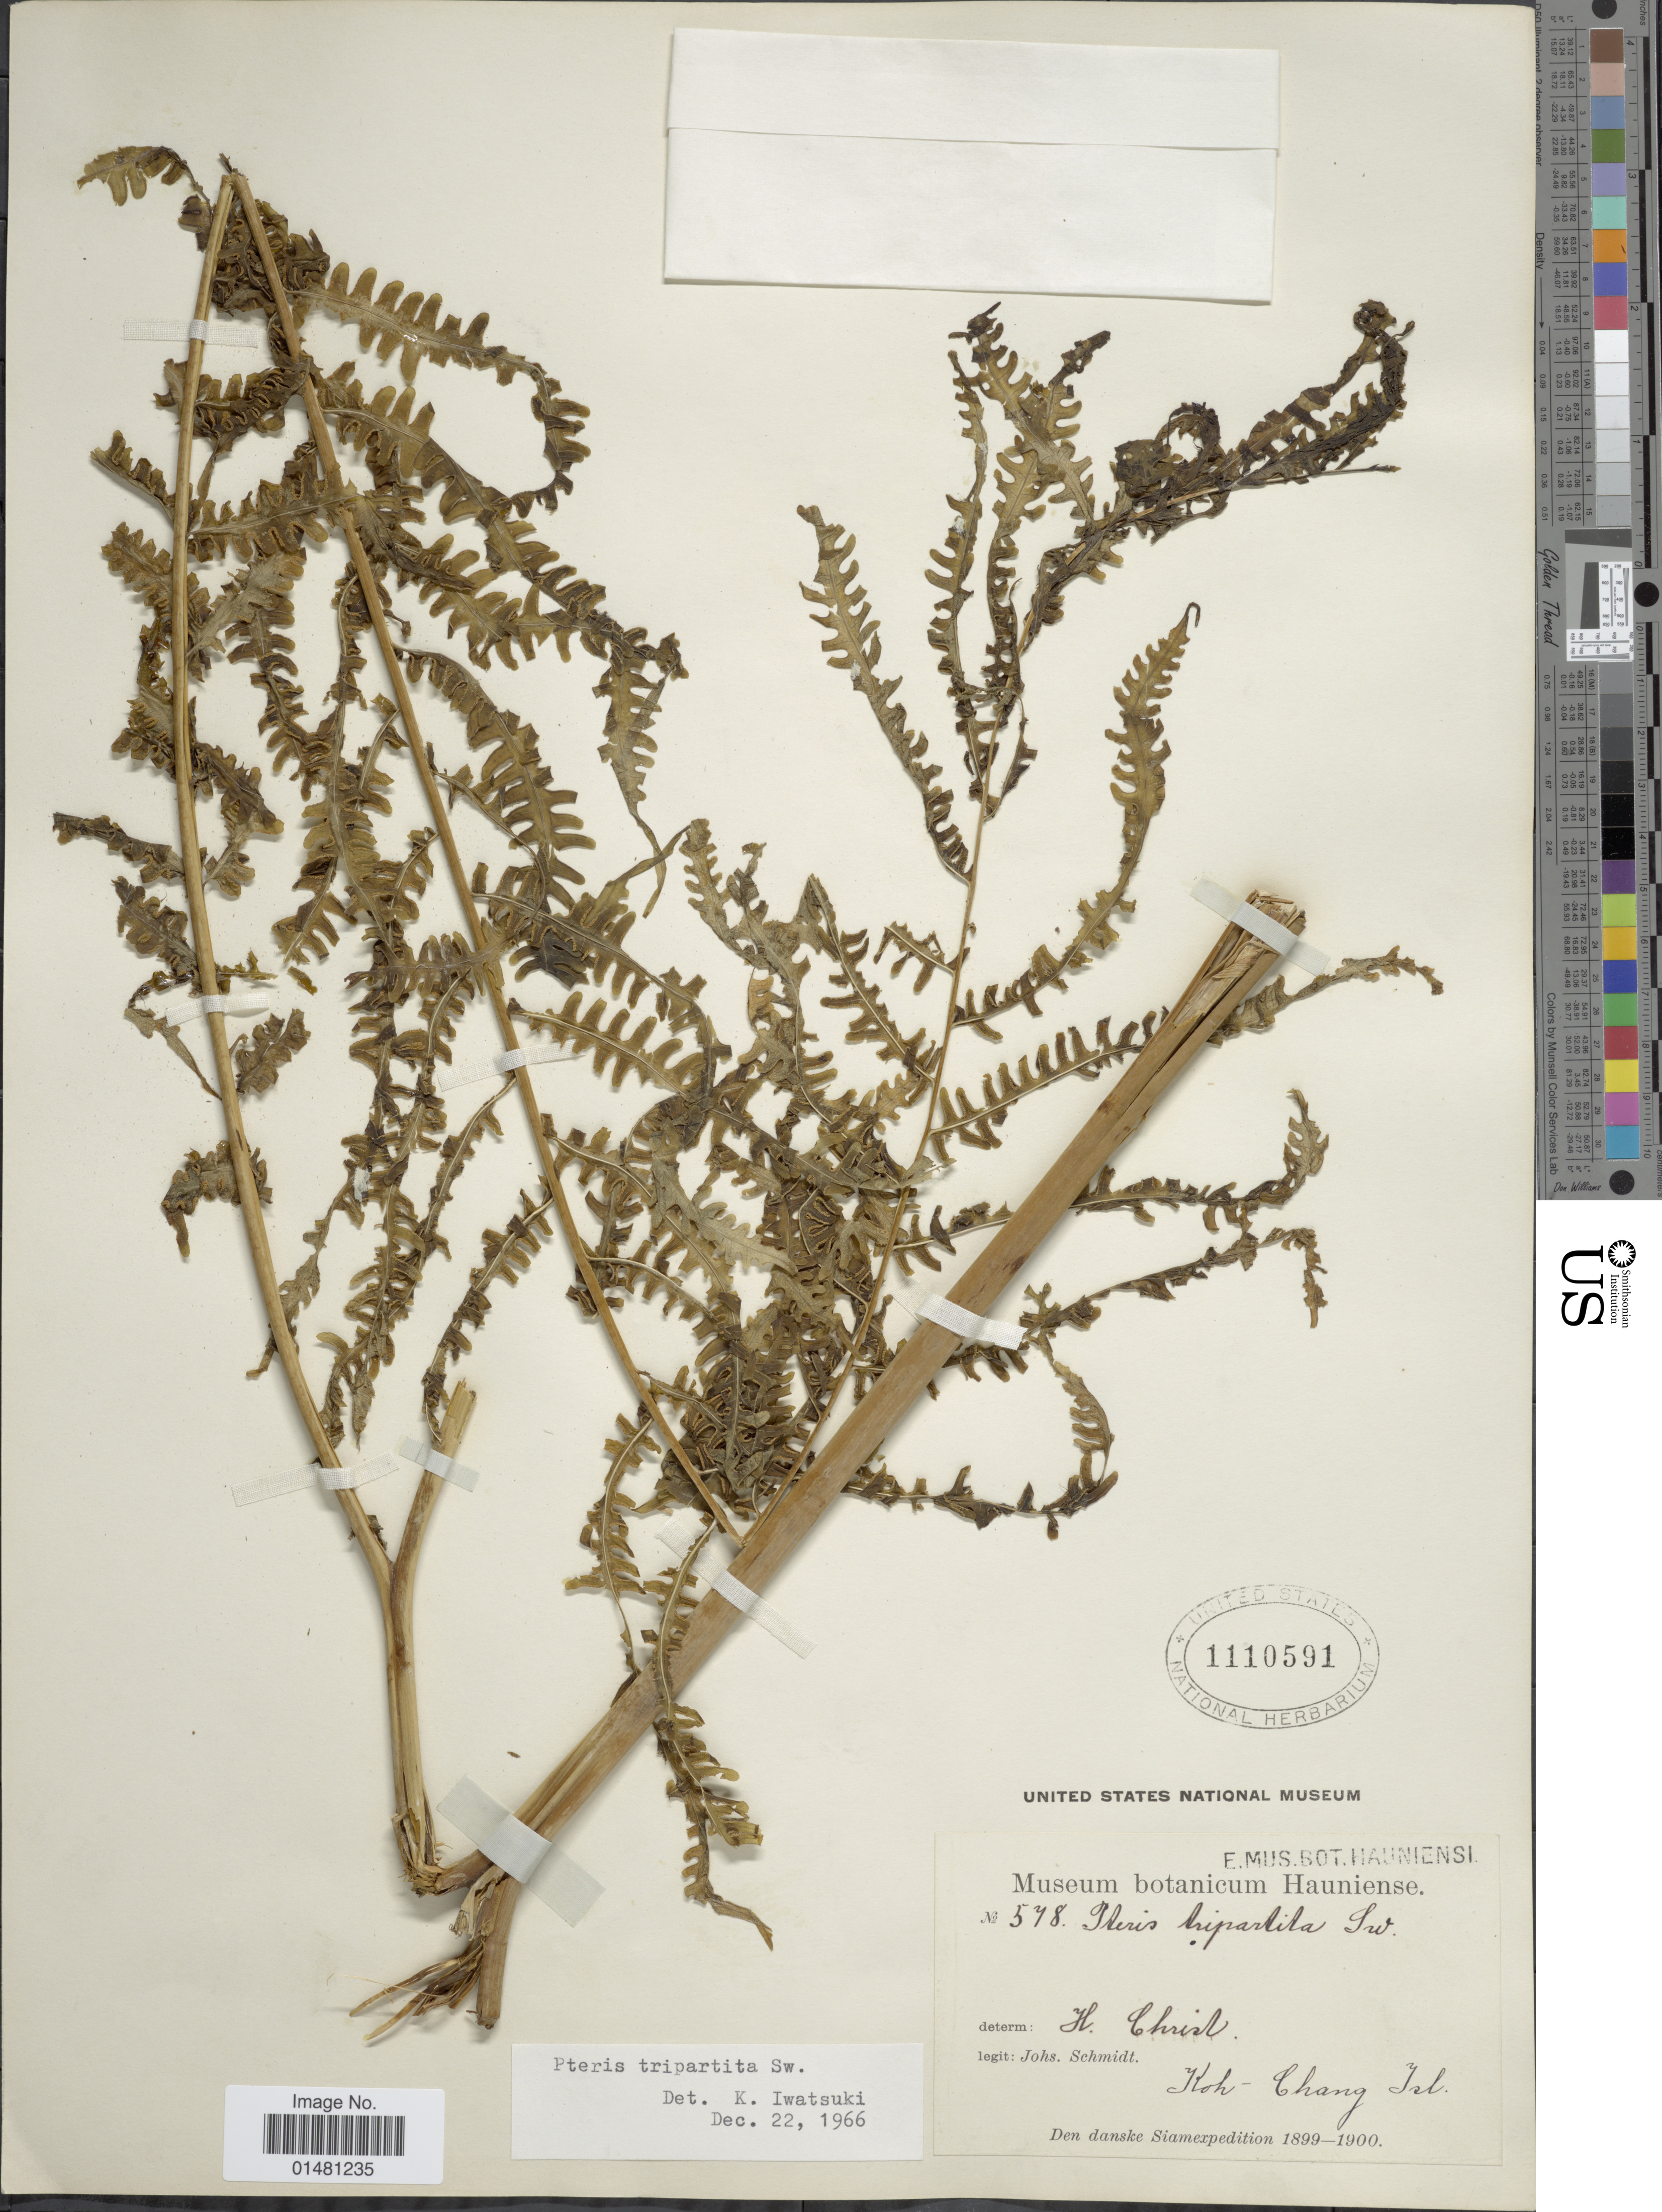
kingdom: Plantae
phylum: Tracheophyta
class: Polypodiopsida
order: Polypodiales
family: Pteridaceae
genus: Pteris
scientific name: Pteris tripartita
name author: Sw.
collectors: J. Schmidt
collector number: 578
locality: Koh-Chang Isl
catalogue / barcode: US 1110591